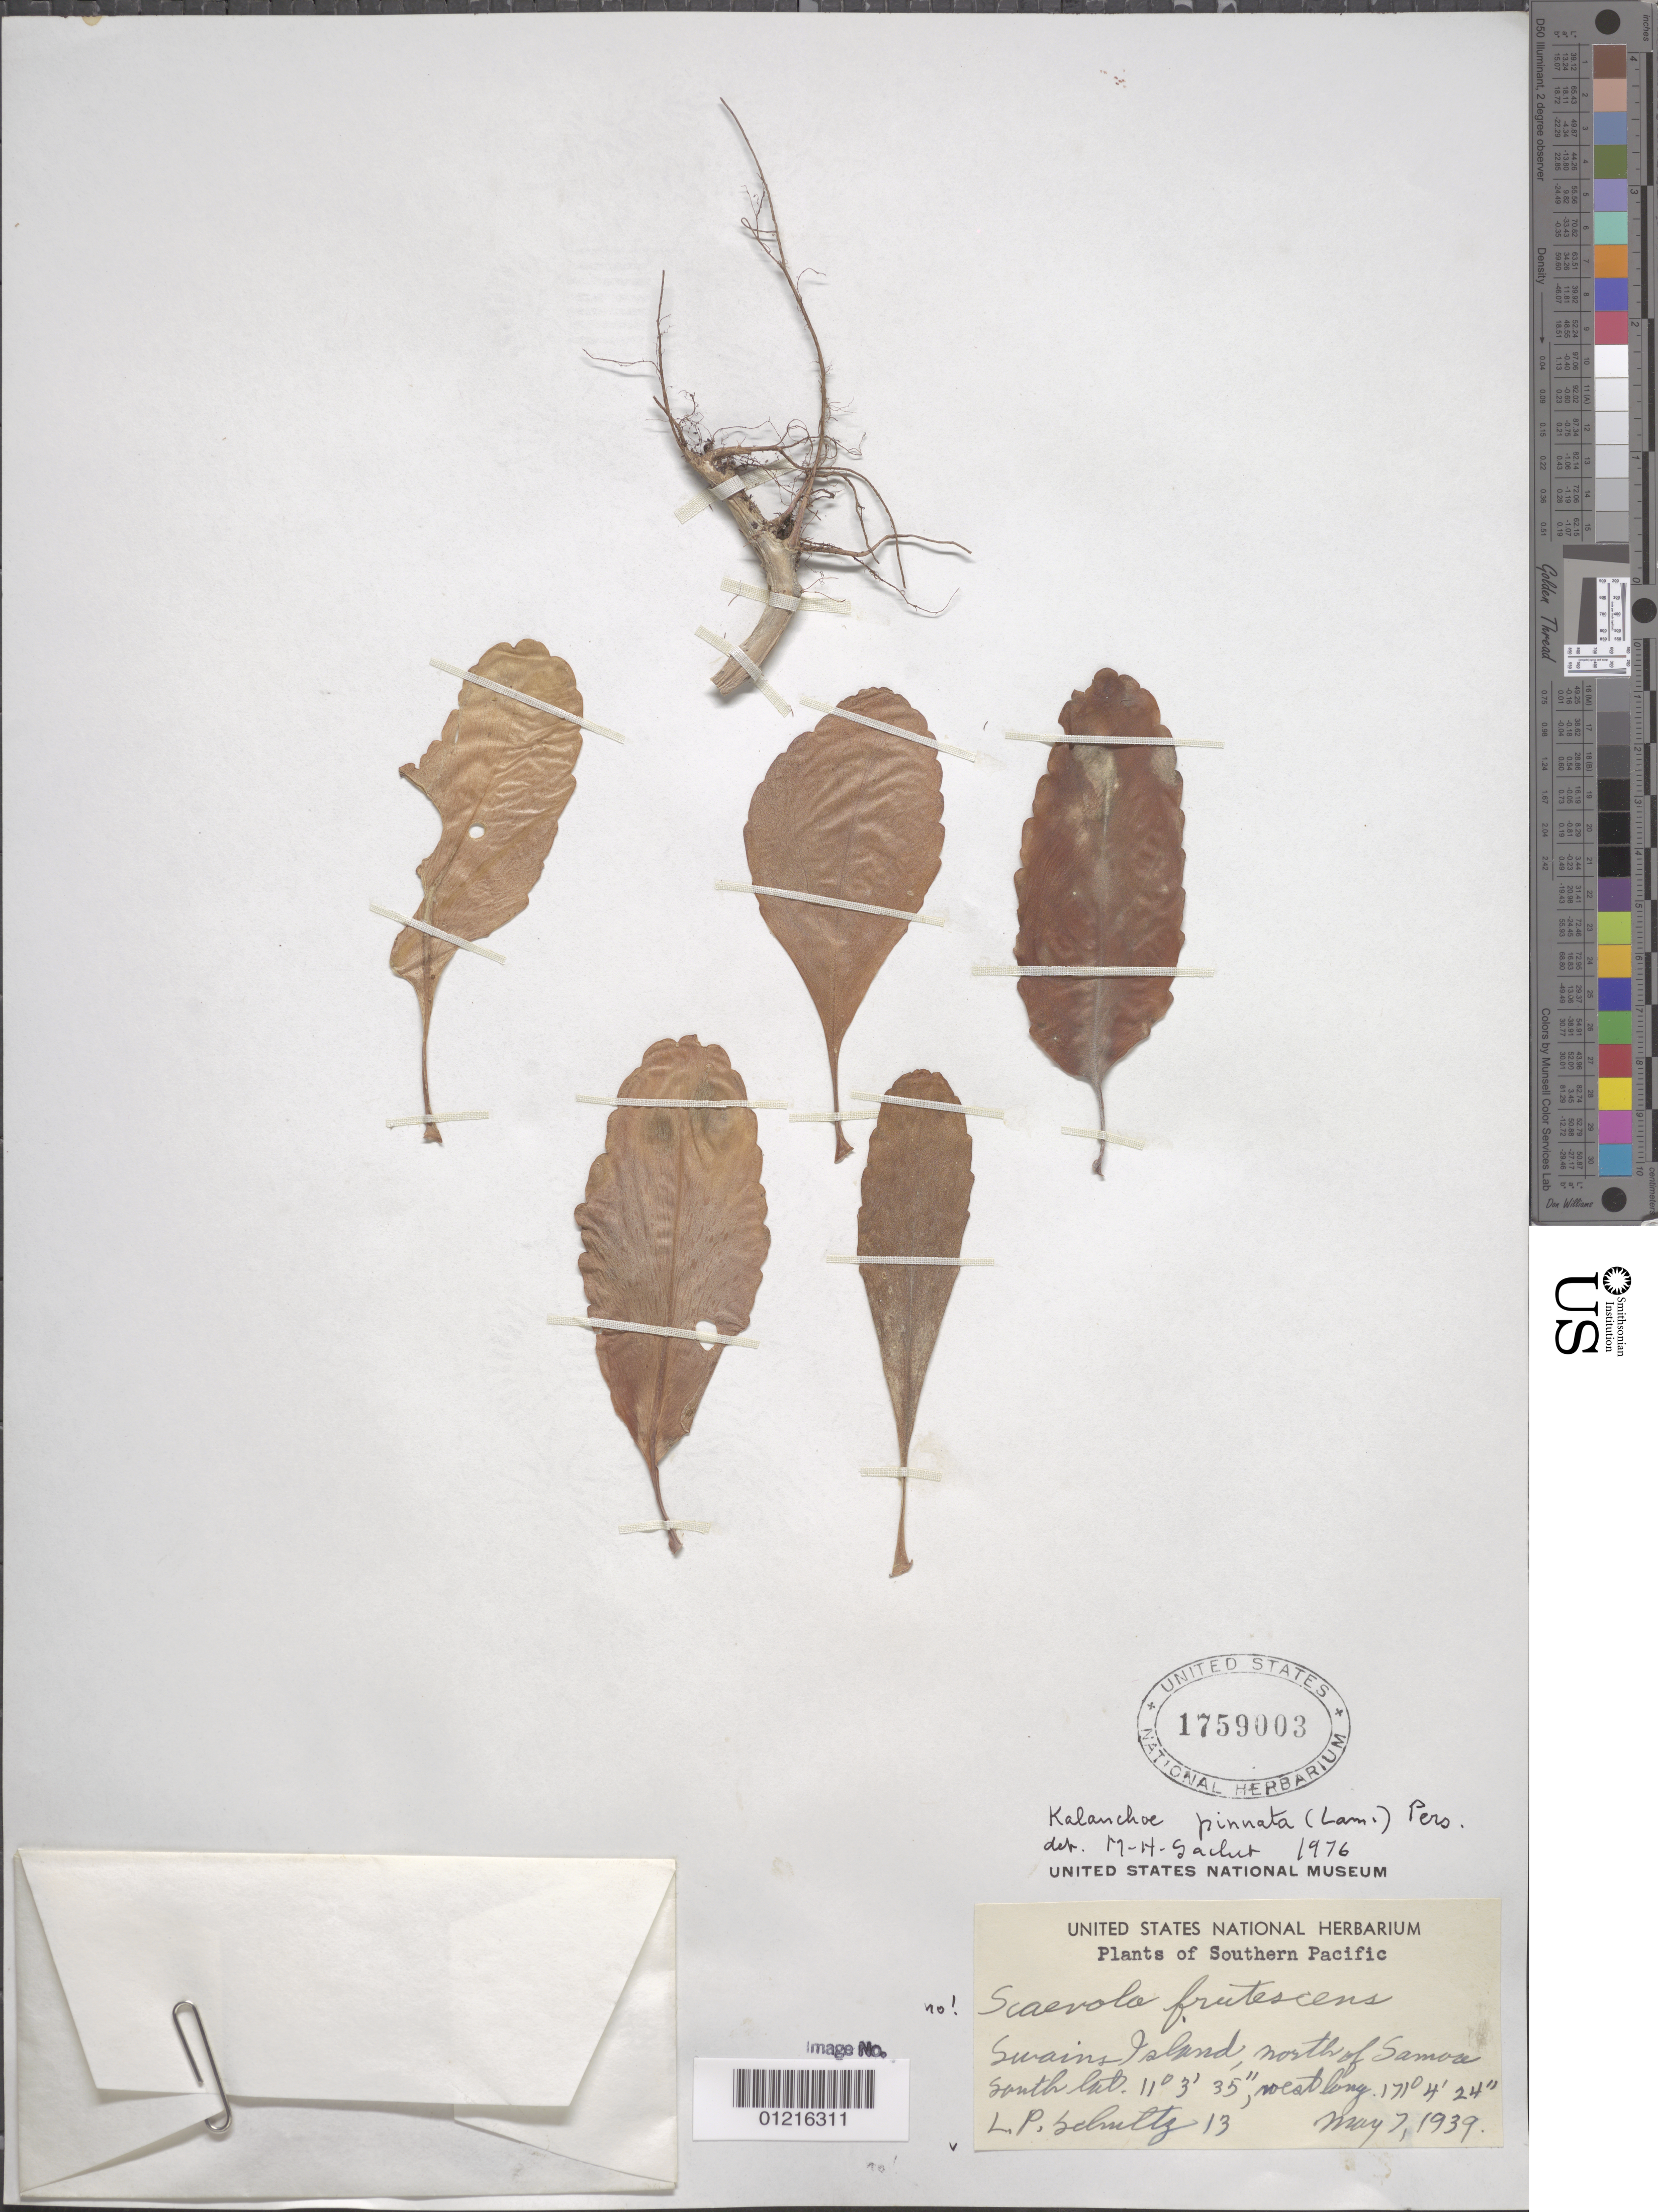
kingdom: Plantae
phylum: Tracheophyta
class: Magnoliopsida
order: Saxifragales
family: Crassulaceae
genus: Kalanchoe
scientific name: Kalanchoe pinnata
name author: (Lam.) Pers.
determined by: Sachet, M.-H.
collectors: L. P. Schultz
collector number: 13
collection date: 1939-05-07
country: American Samoa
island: Swains [Olosenga]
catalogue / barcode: US 1759003